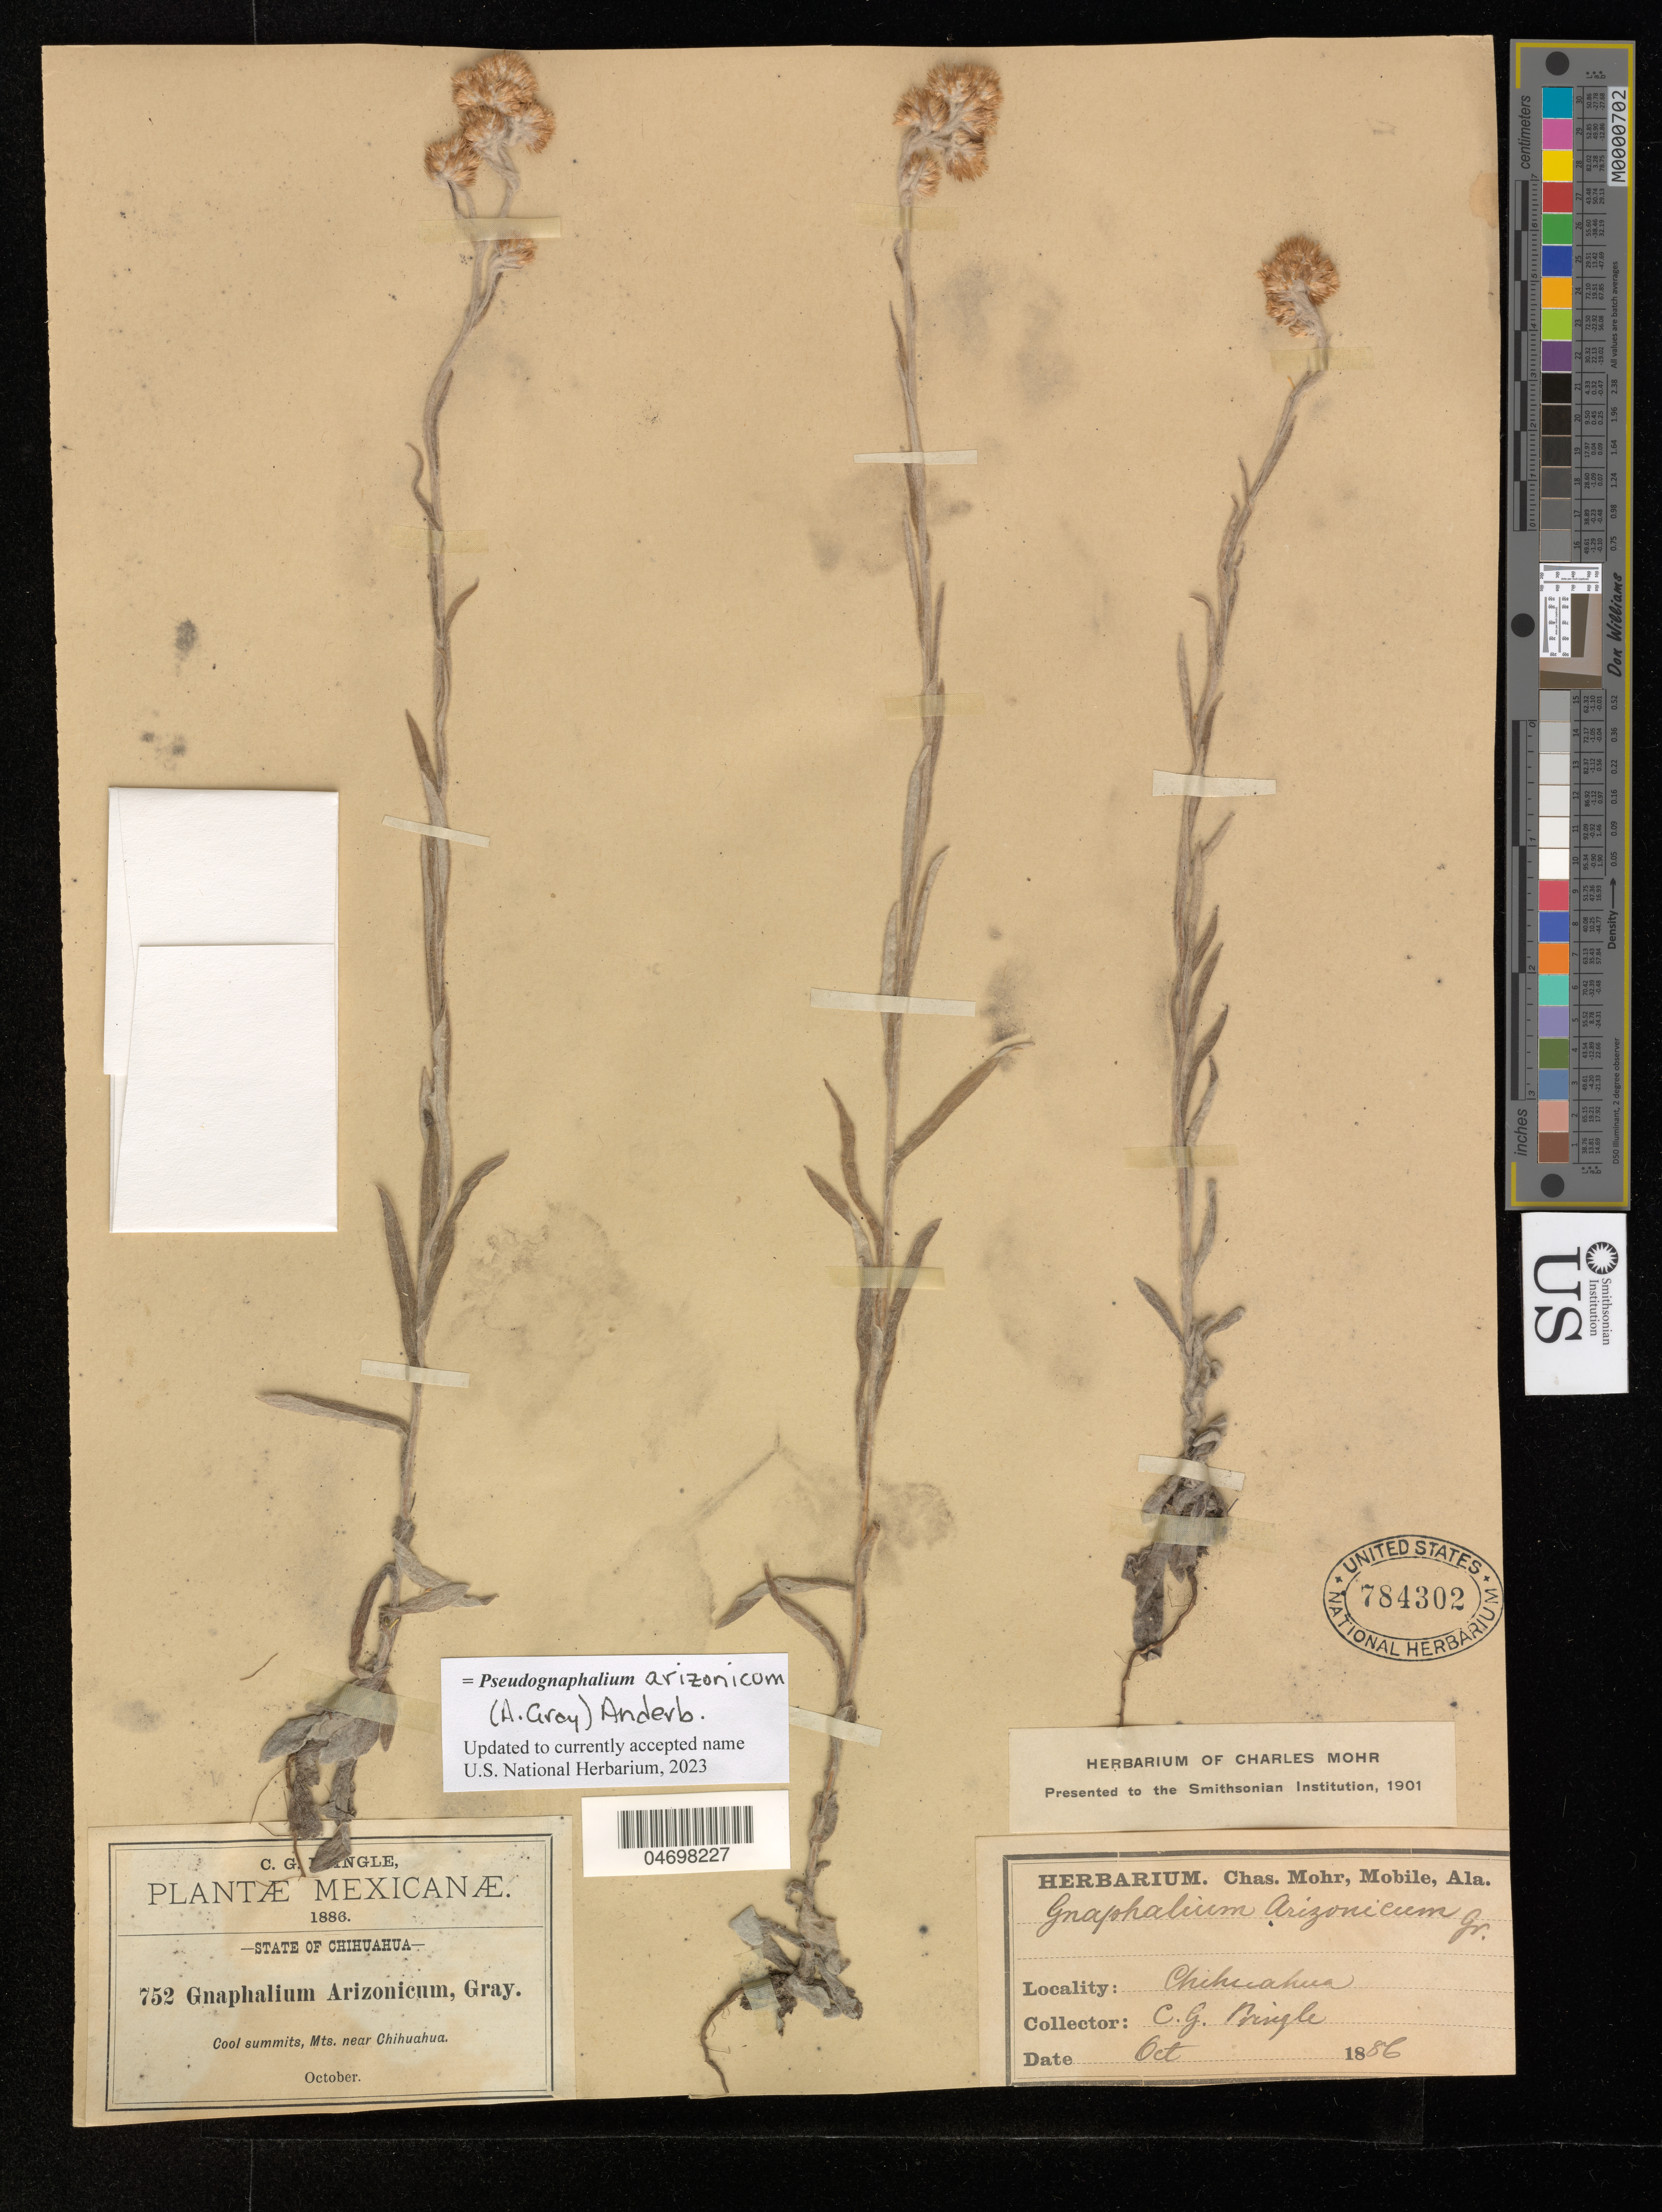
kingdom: Plantae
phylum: Tracheophyta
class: Magnoliopsida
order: Asterales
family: Asteraceae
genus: Pseudognaphalium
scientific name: Pseudognaphalium arizonicum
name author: (A. Gray) Anderb.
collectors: C. G. Pringle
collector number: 752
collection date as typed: Oct 1886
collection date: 1886-10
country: Mexico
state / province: Chihuahua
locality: Near Chihuahua.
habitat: Cool summits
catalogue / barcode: US 784302